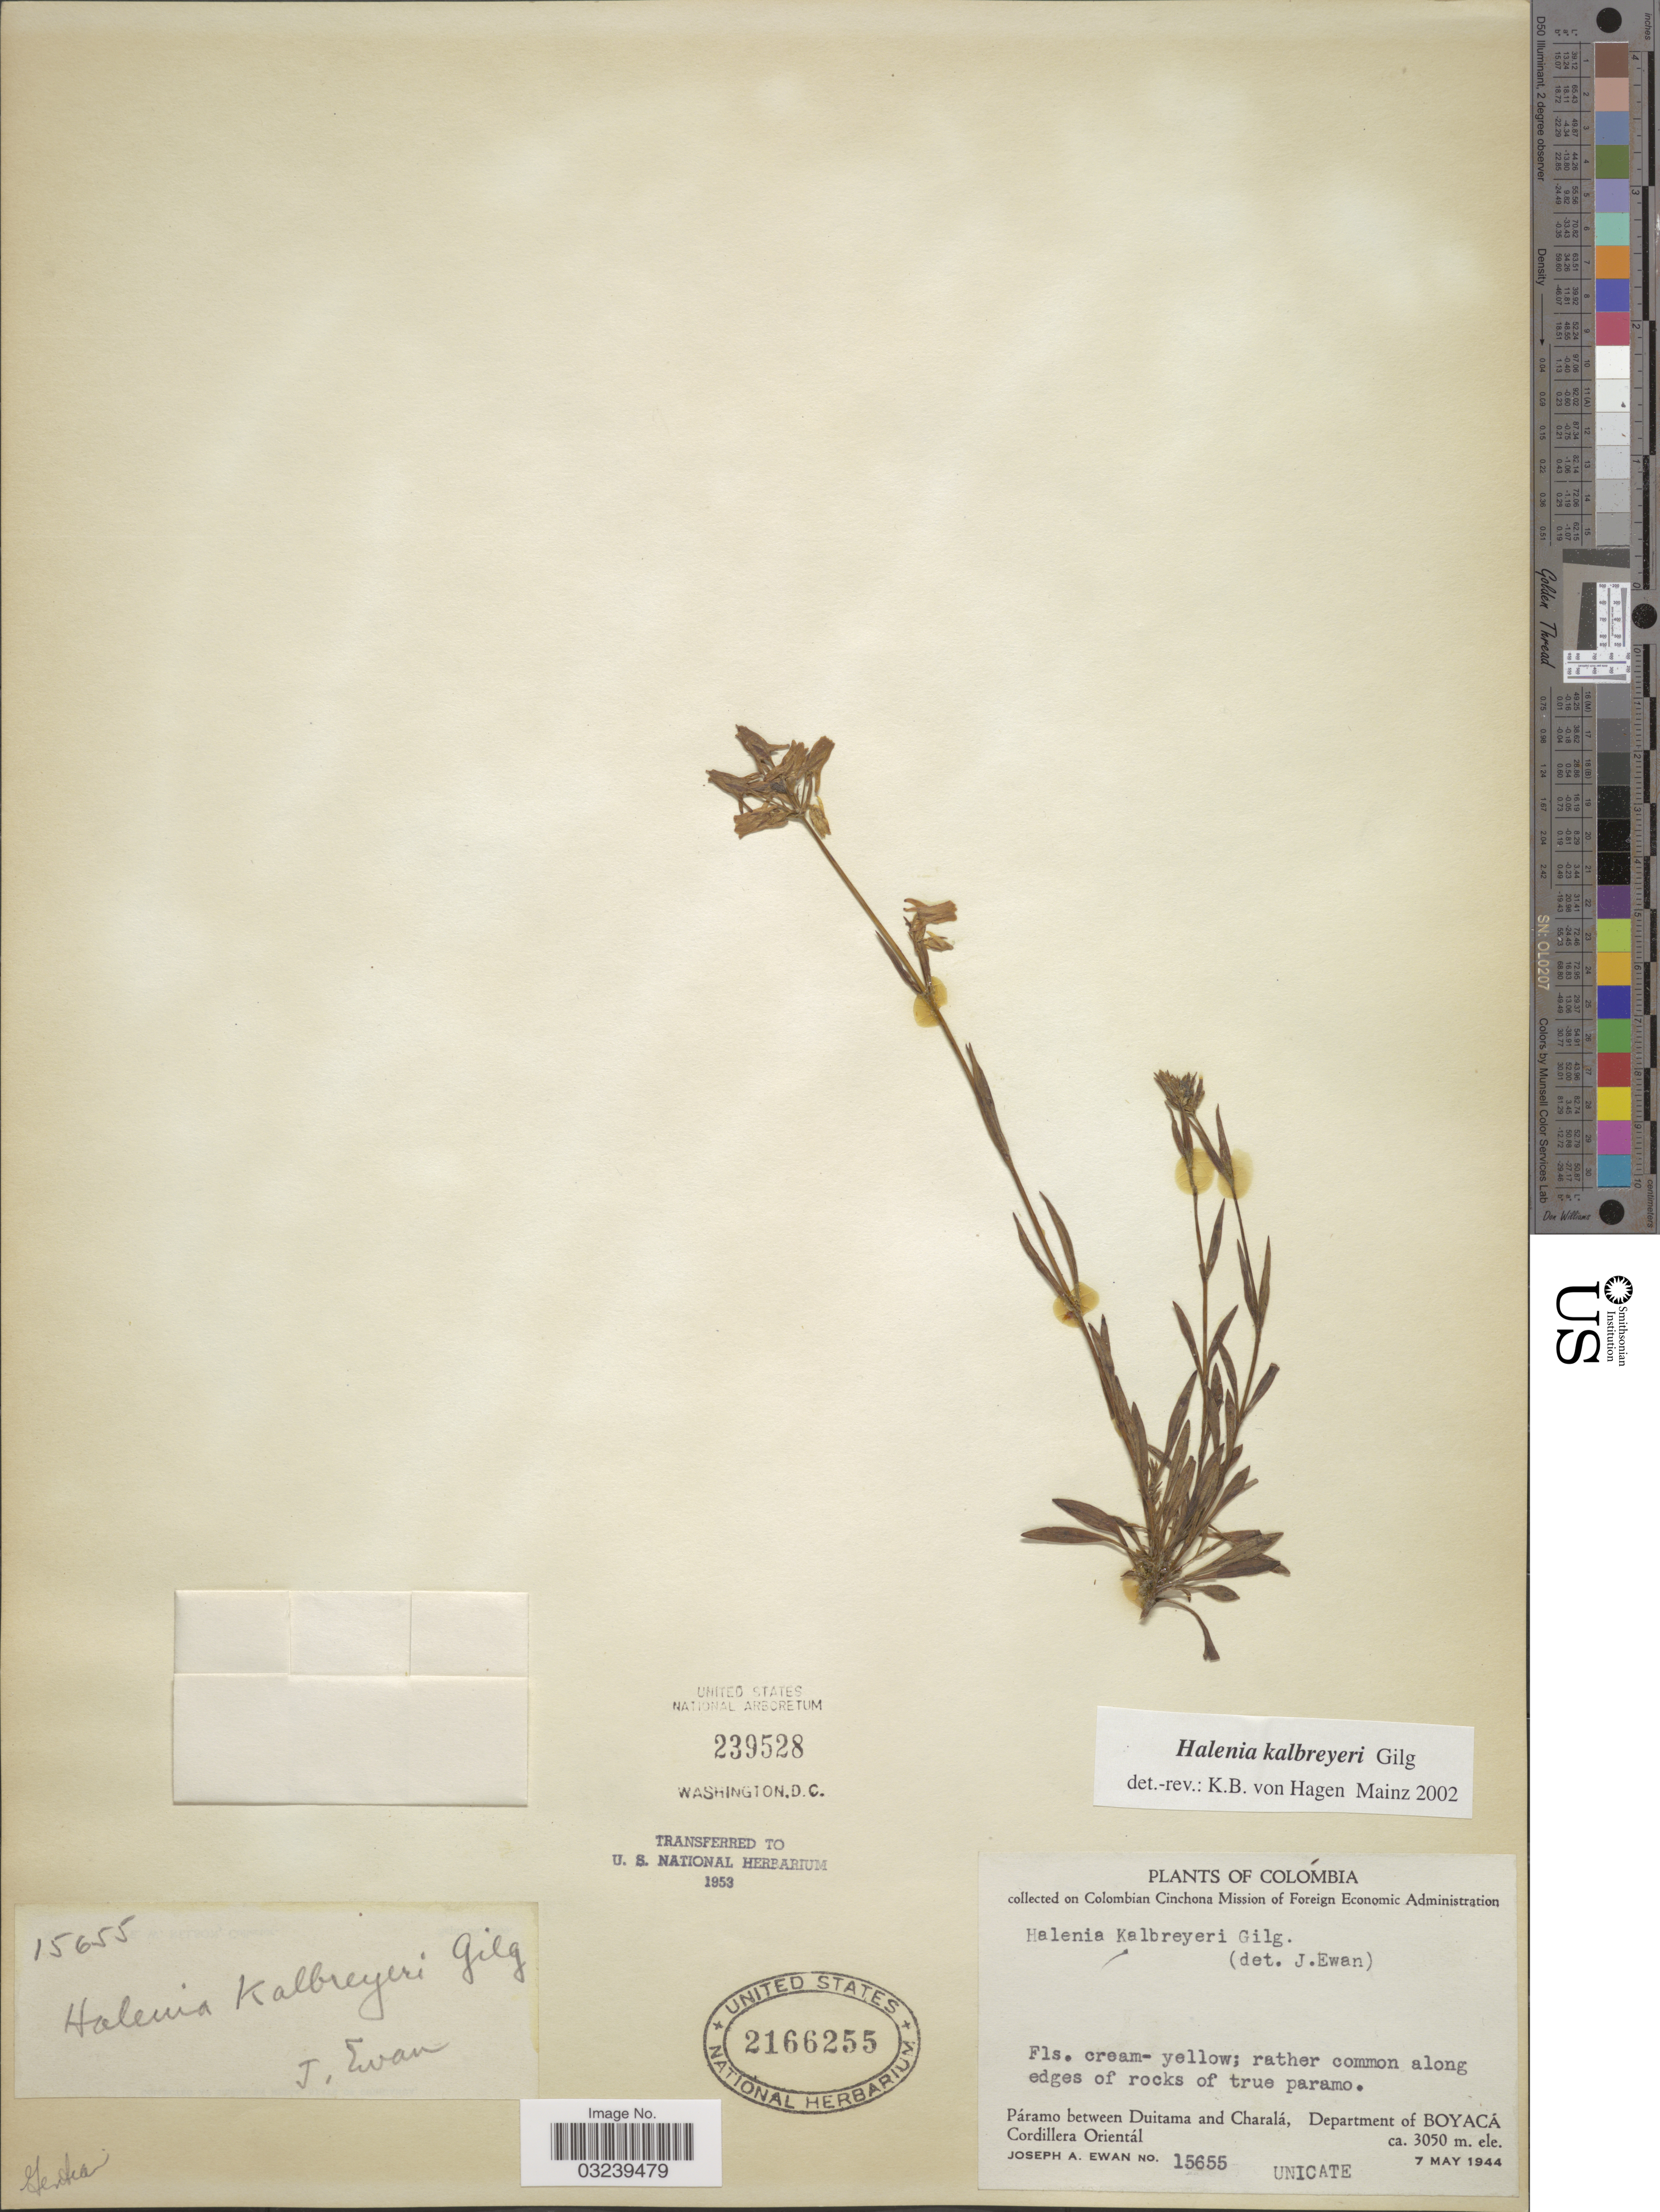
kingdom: Plantae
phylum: Tracheophyta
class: Magnoliopsida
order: Gentianales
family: Gentianaceae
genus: Halenia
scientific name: Halenia kalbreyeri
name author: Gilg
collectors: J. A. Ewan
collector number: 15655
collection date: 1944-05-07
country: Colombia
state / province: Boyacá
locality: Páramo between Duitama and Charalá, Department of Boyacá. Cordillera Orientál.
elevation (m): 3050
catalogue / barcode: US 2166255